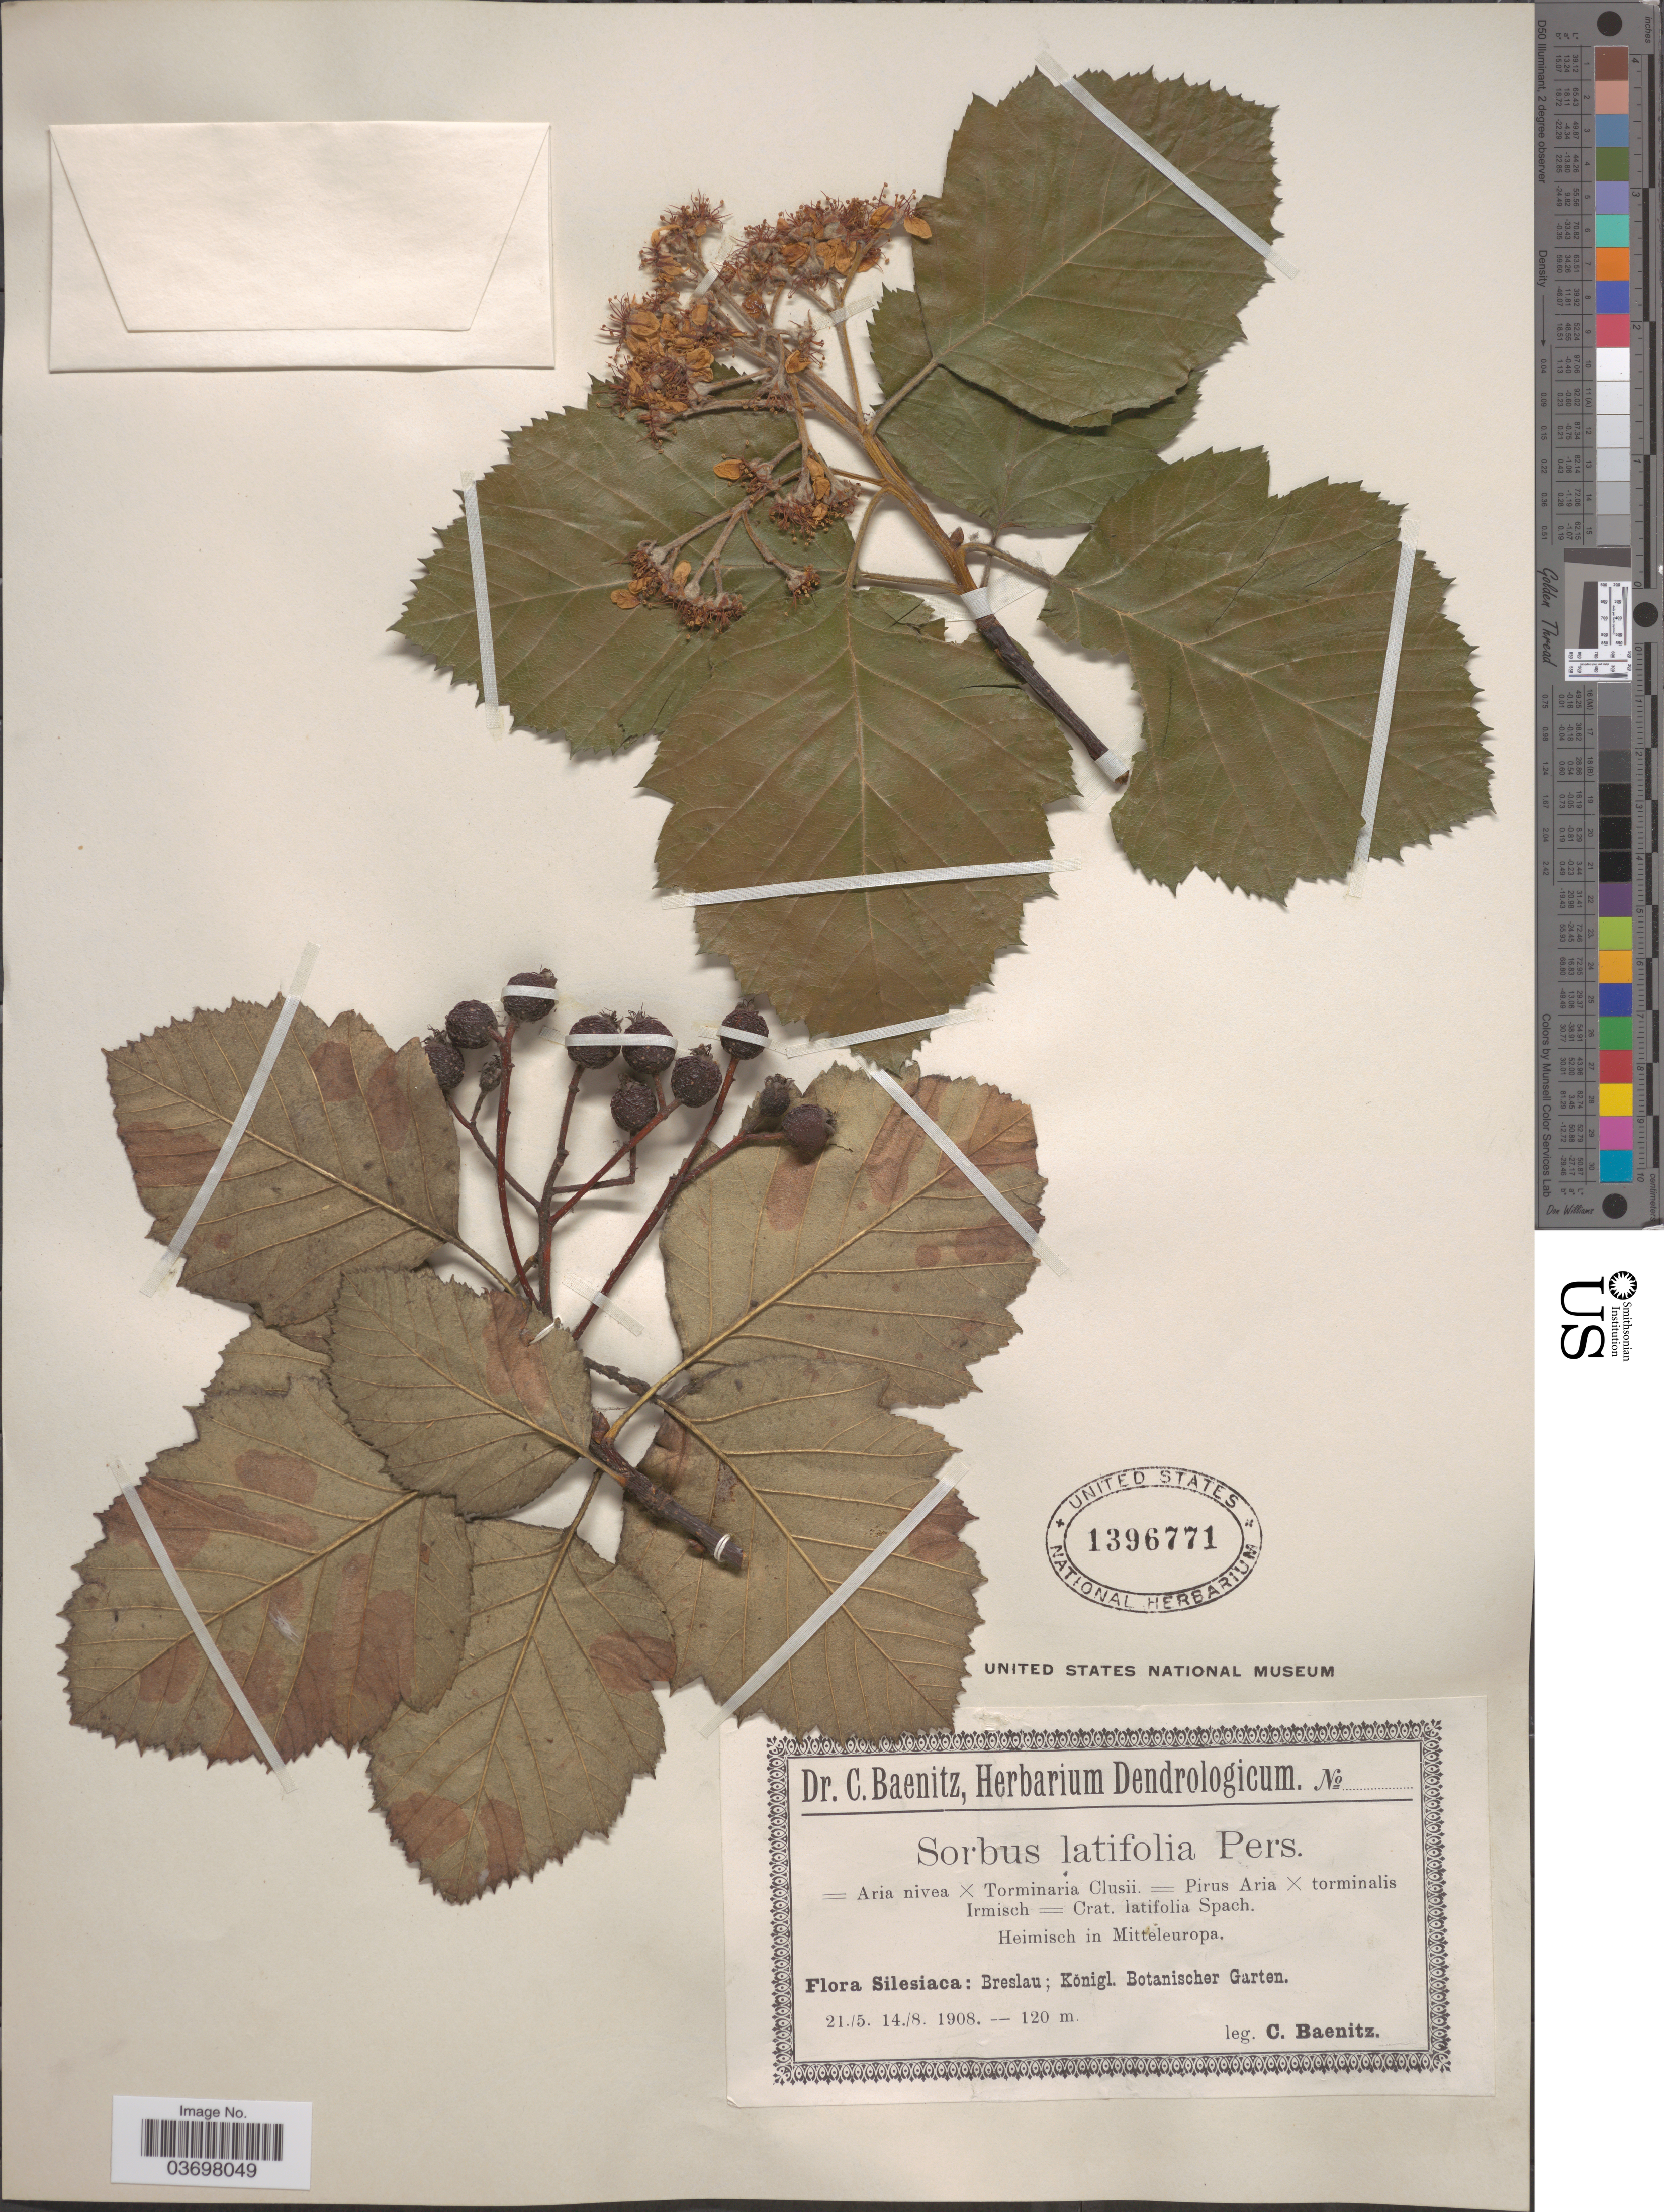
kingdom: Plantae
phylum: Tracheophyta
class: Magnoliopsida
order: Rosales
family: Rosaceae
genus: Sorbus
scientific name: Sorbus latifolia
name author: (Lam.) Pers.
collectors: C. G. Baenitz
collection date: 1908-05-21/1908-08-14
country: Poland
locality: Silesiaca: Breslau; Königl. Botanischer Garten.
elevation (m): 120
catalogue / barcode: US 1396771